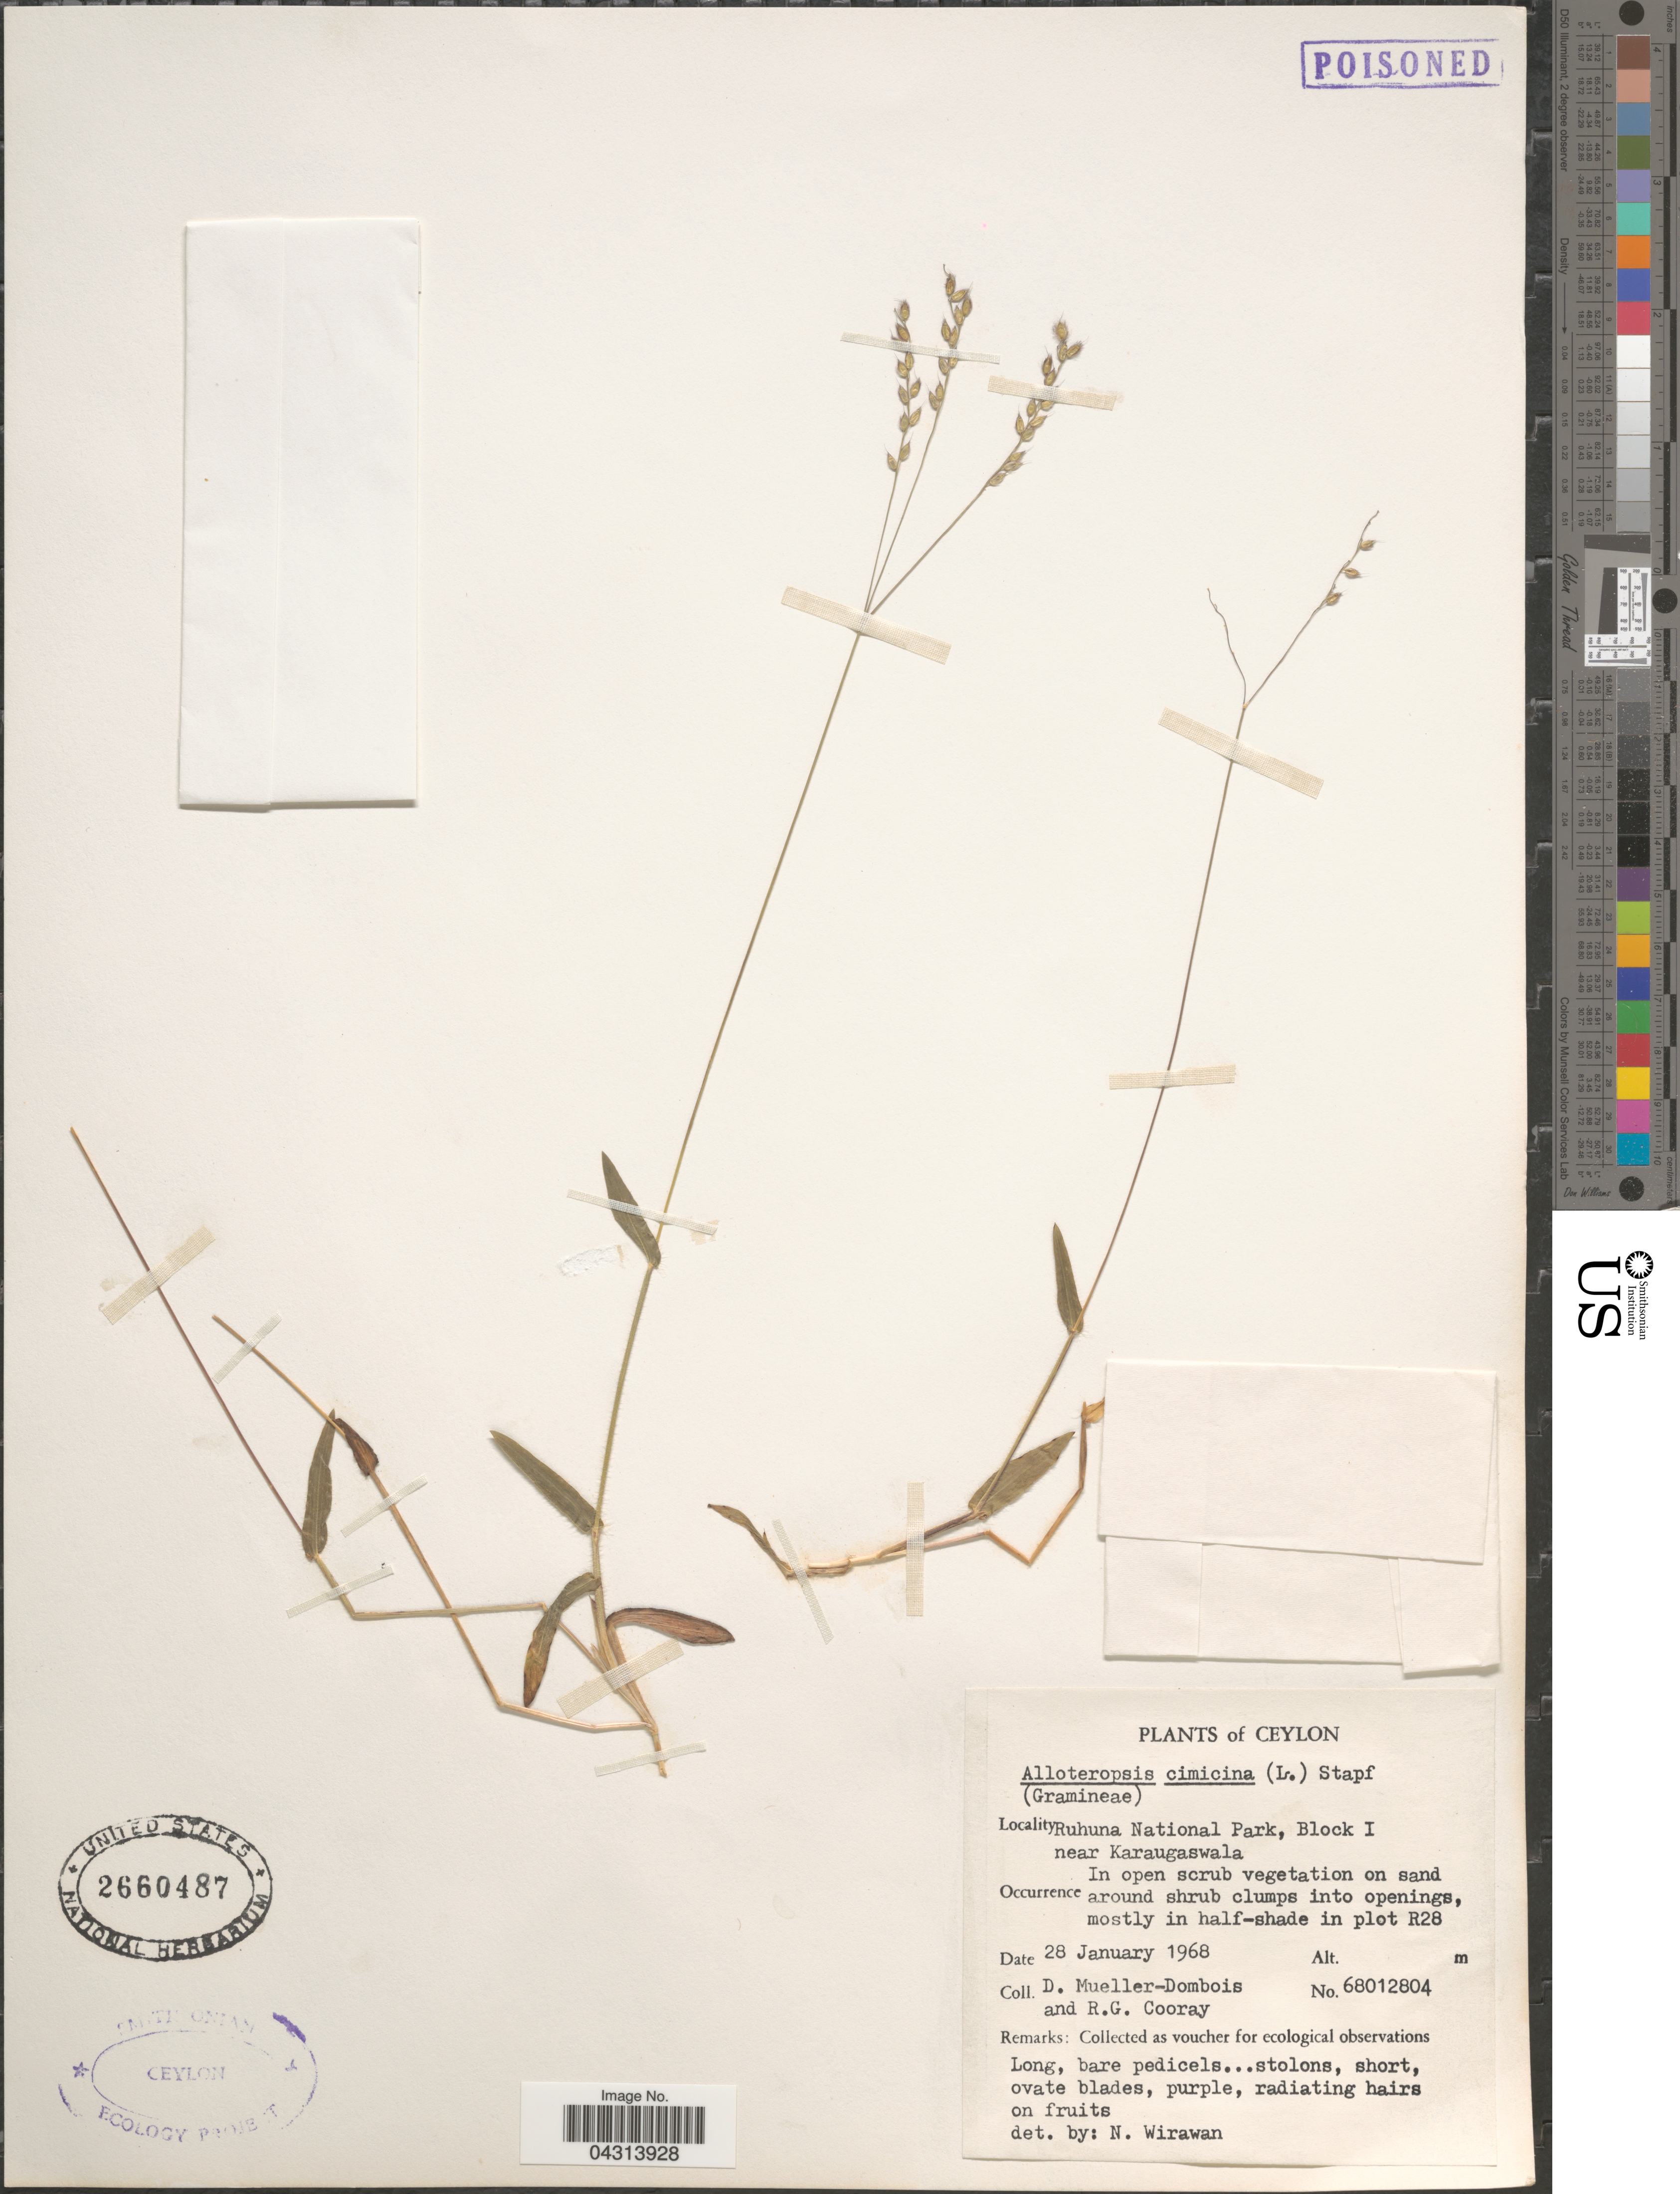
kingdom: Plantae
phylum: Tracheophyta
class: Liliopsida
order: Poales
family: Poaceae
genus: Alloteropsis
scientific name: Alloteropsis cimicina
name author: (L.) Stapf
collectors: D. Mueller-Dombois & R. Cooray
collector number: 68012804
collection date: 1968-01-28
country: Sri Lanka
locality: Ceylon. Ruhuna National Park, Block I near Karaugaswala.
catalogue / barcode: US 2660487